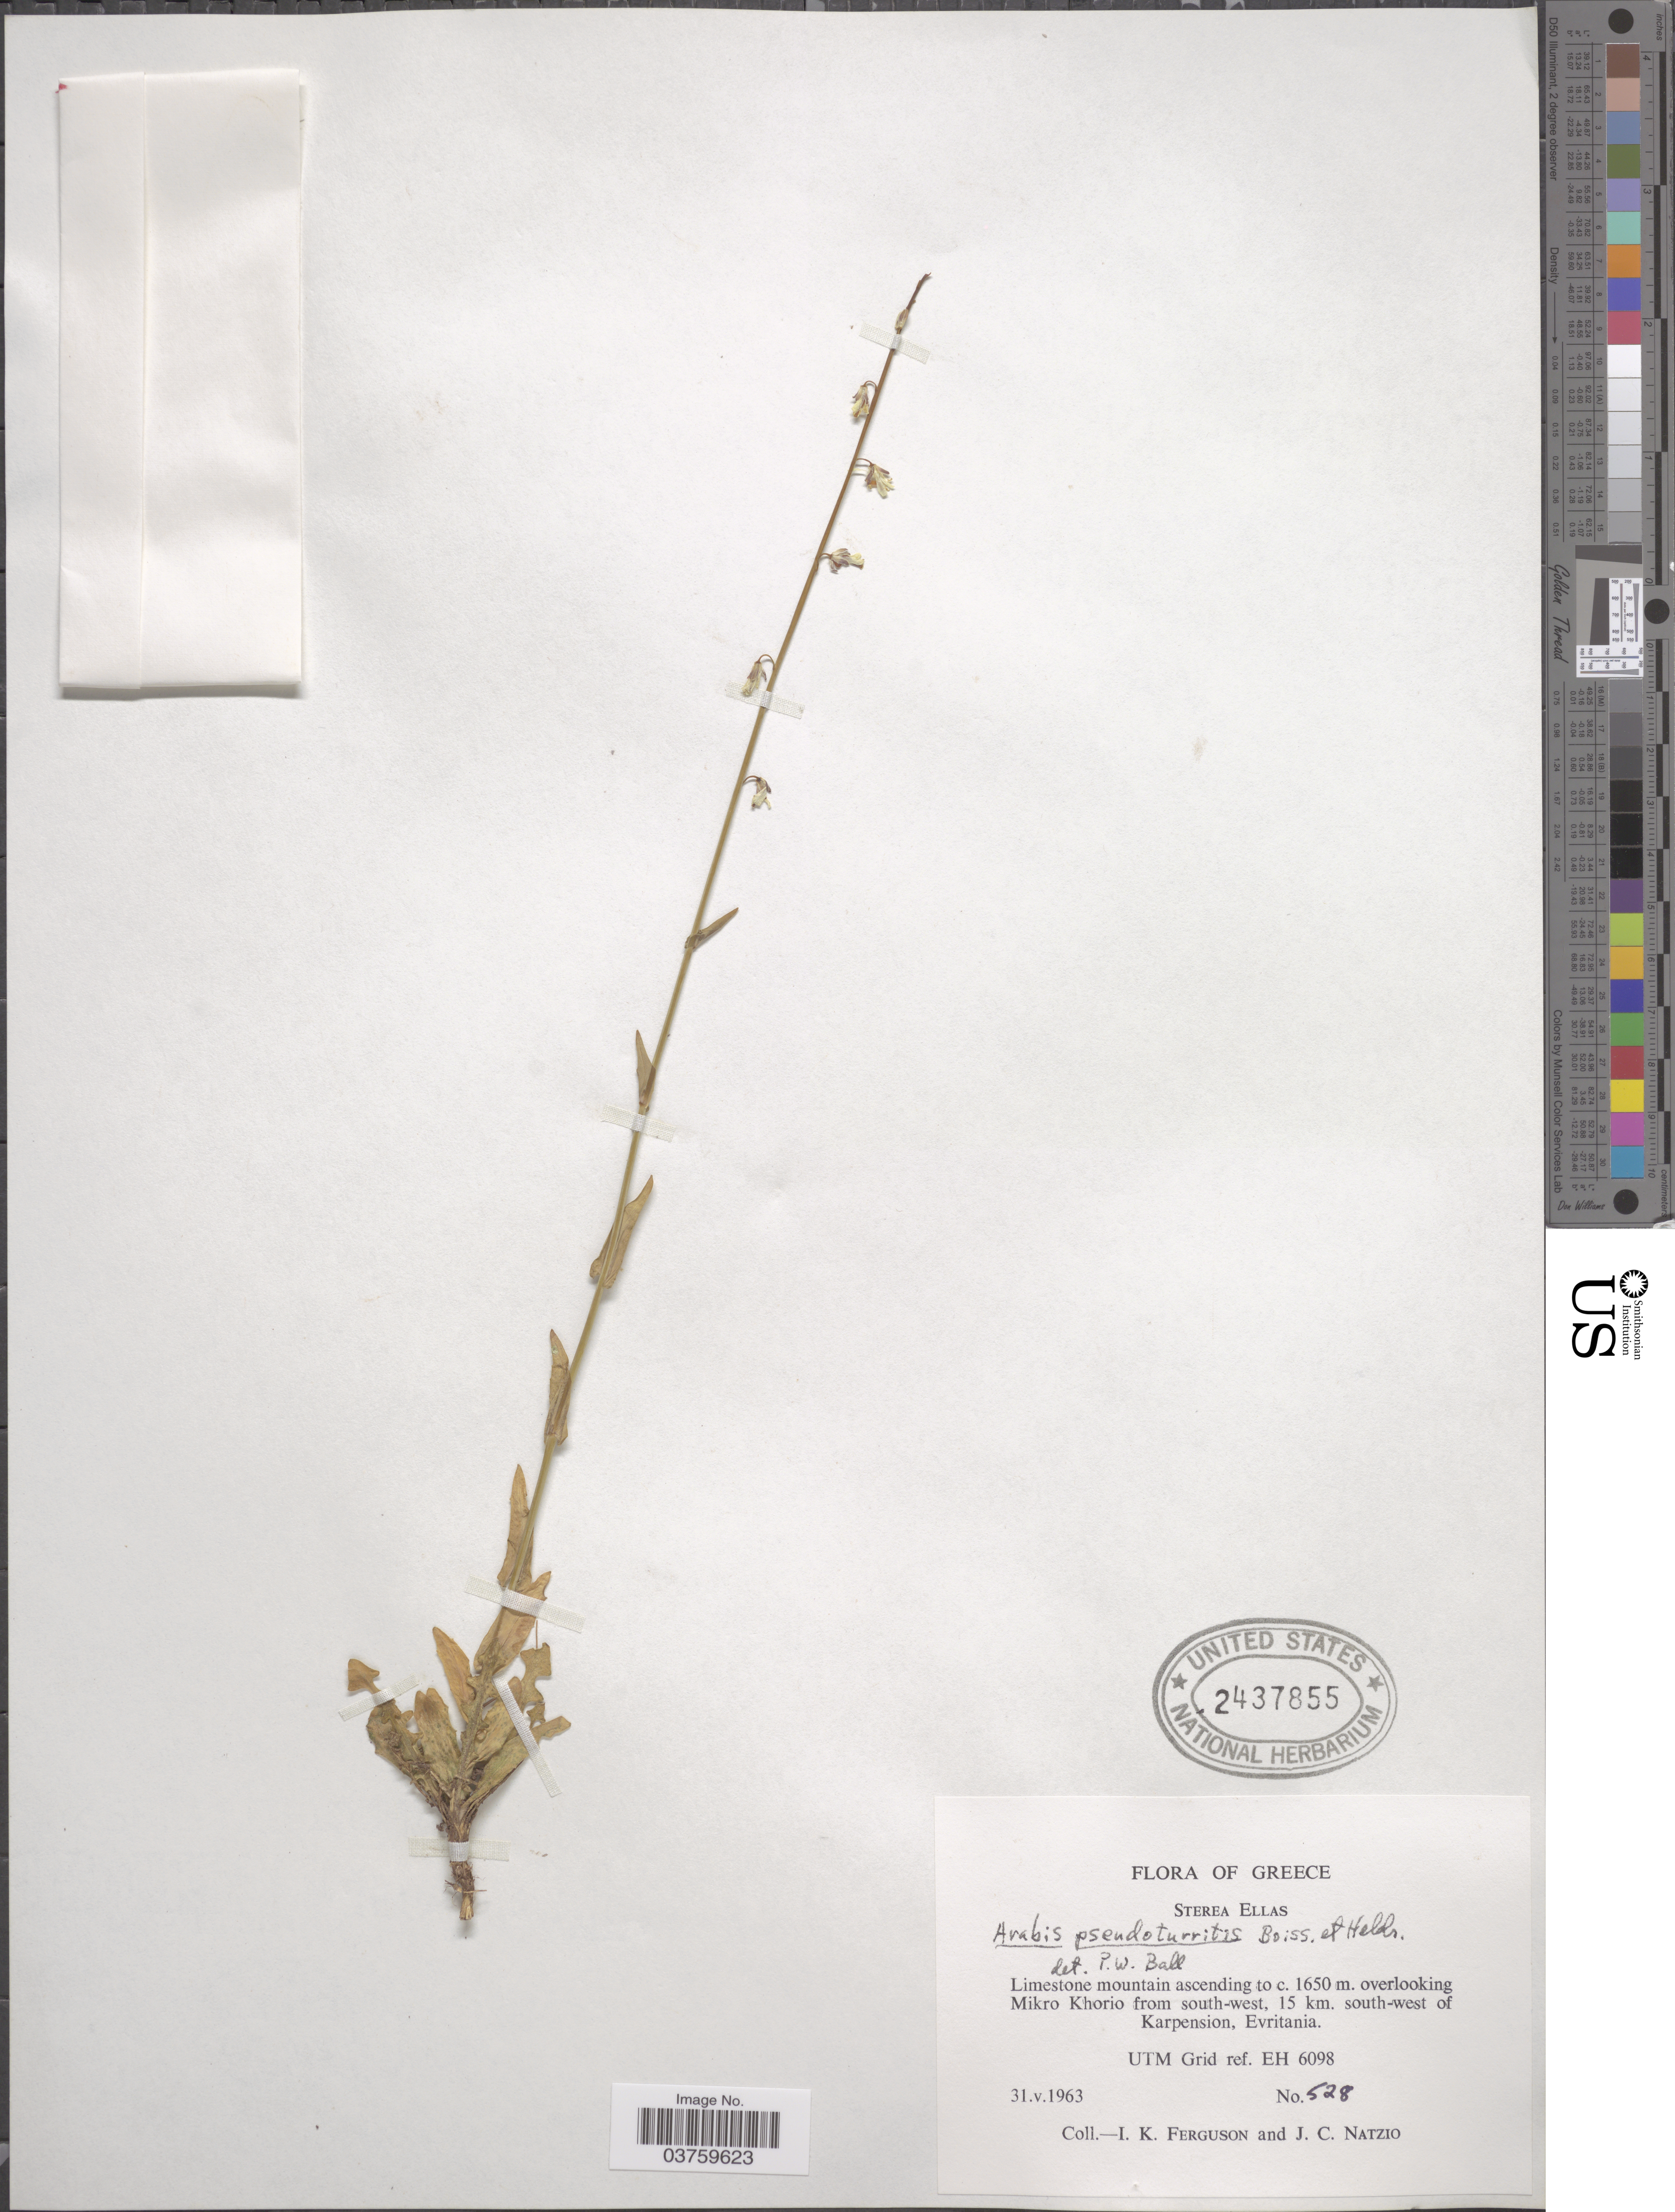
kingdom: Plantae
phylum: Tracheophyta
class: Magnoliopsida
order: Brassicales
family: Brassicaceae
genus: Arabis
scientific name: Arabis pseudoturritis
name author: Boiss. & Heldr.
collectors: I. K. Ferguson & J. Natzio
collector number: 528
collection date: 1963-05-31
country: Greece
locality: Sterea Ellas. Mikro Khorio from south-west, 15 km. south-west of Karpension, Evritania. UTM Grid ref. EH 6098.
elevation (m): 1650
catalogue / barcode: US 2437855